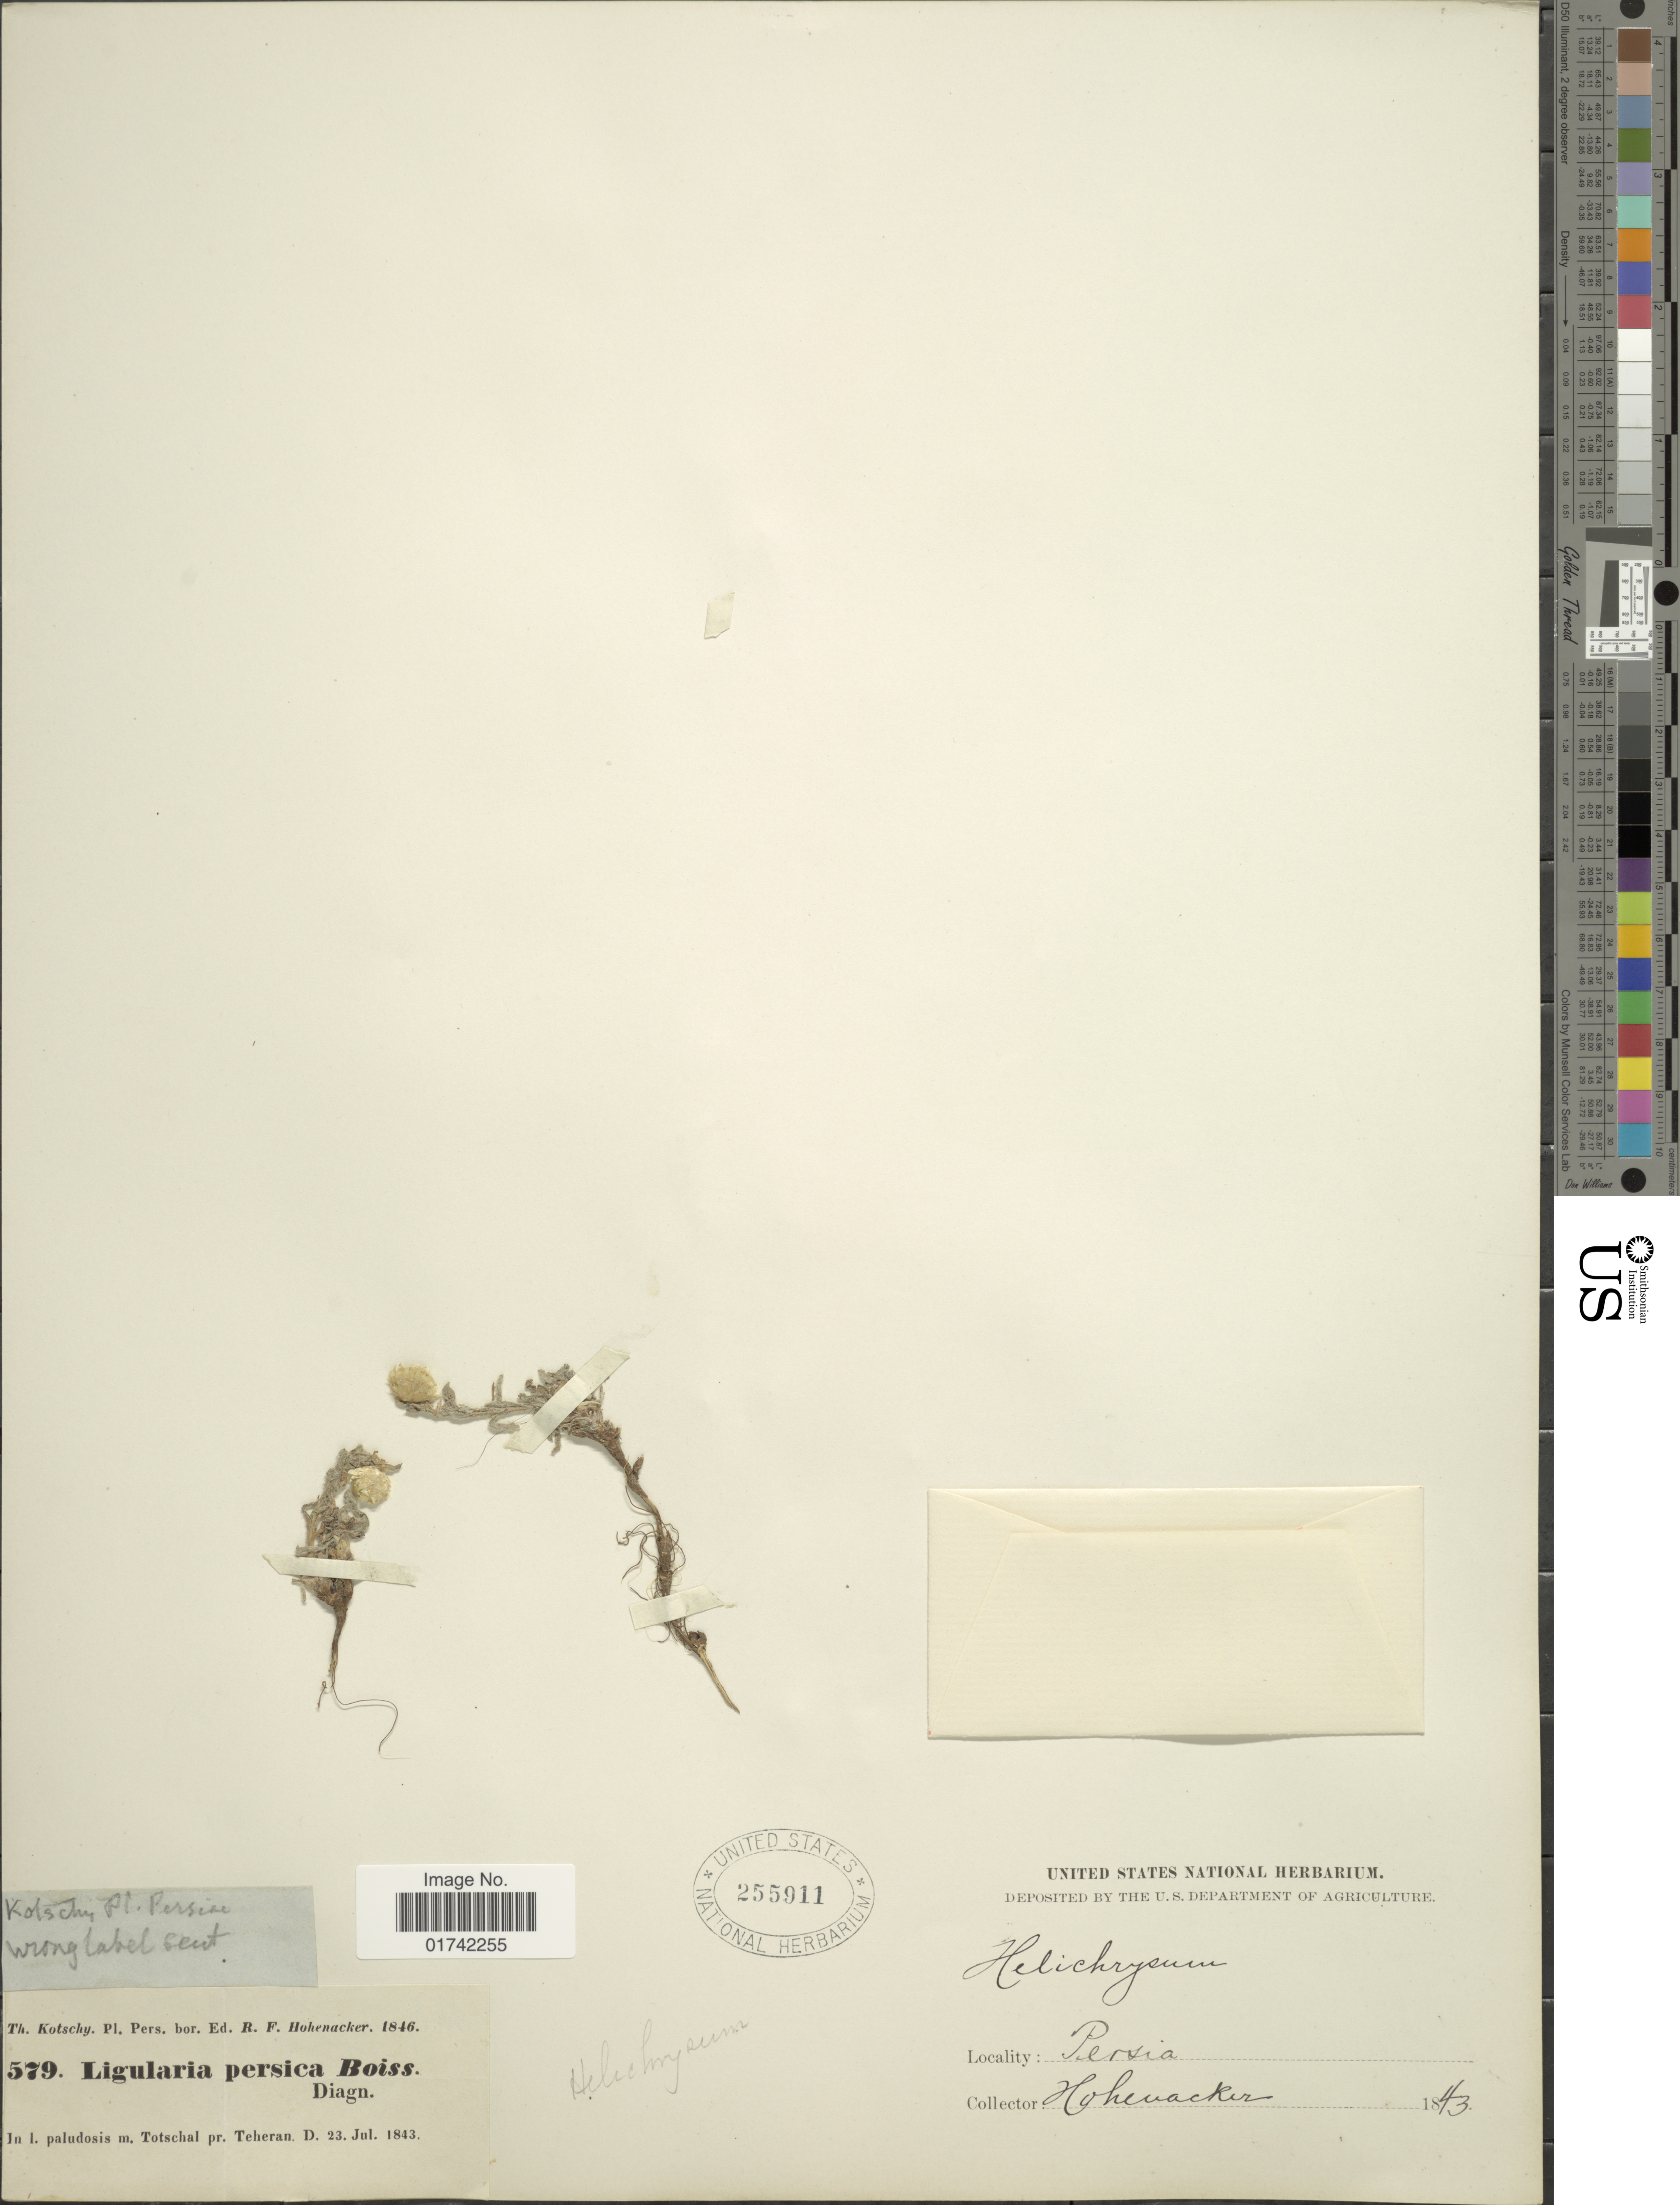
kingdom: Plantae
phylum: Tracheophyta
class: Magnoliopsida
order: Asterales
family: Asteraceae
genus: Helichrysum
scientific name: Helichrysum persicum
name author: F. Ghahrem. & Noor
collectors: R. F. Hohenacker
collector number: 579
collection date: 1843-07-22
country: Iran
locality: In I. paludosis m. Totschal pr. Teheran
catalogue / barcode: US 255911